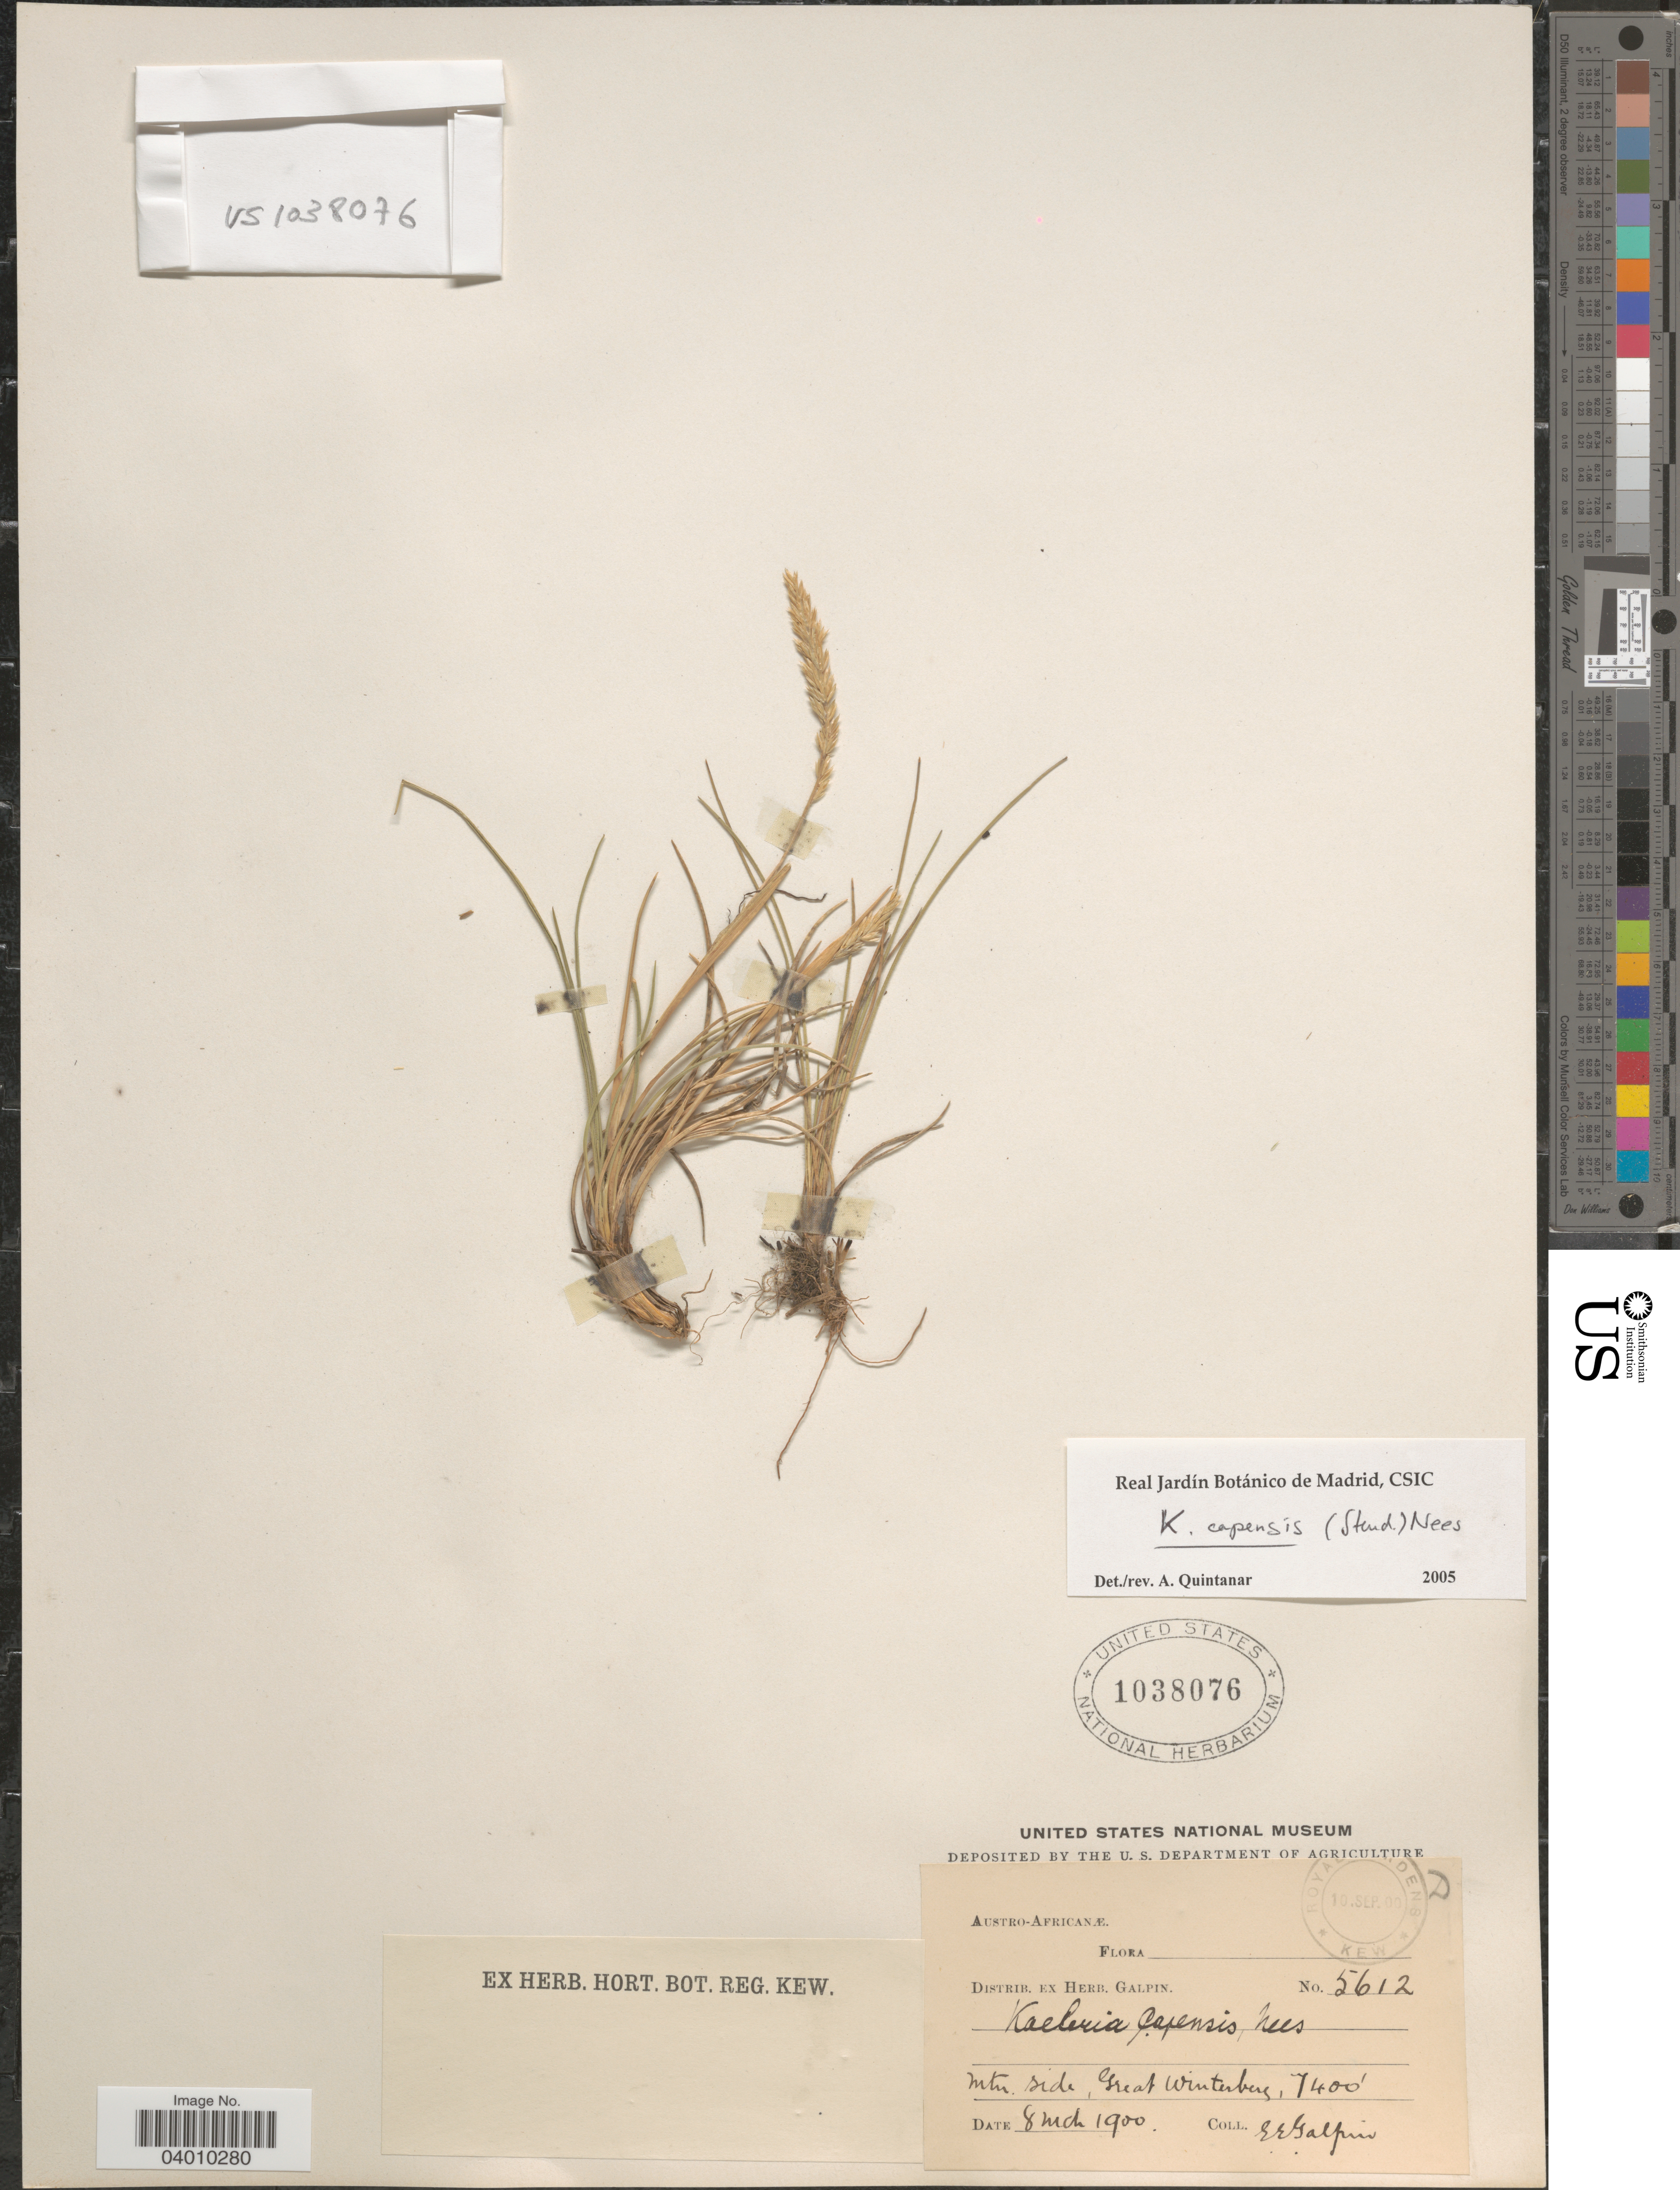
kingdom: Plantae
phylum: Tracheophyta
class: Liliopsida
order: Poales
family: Poaceae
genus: Koeleria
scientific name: Koeleria capensis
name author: (Steud.) Nees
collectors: E. Galpin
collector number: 5612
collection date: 1900-03-08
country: South Africa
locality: Austro-Africanæ. Mtn. side, Great Winterberg.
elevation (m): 2256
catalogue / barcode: US 1038076